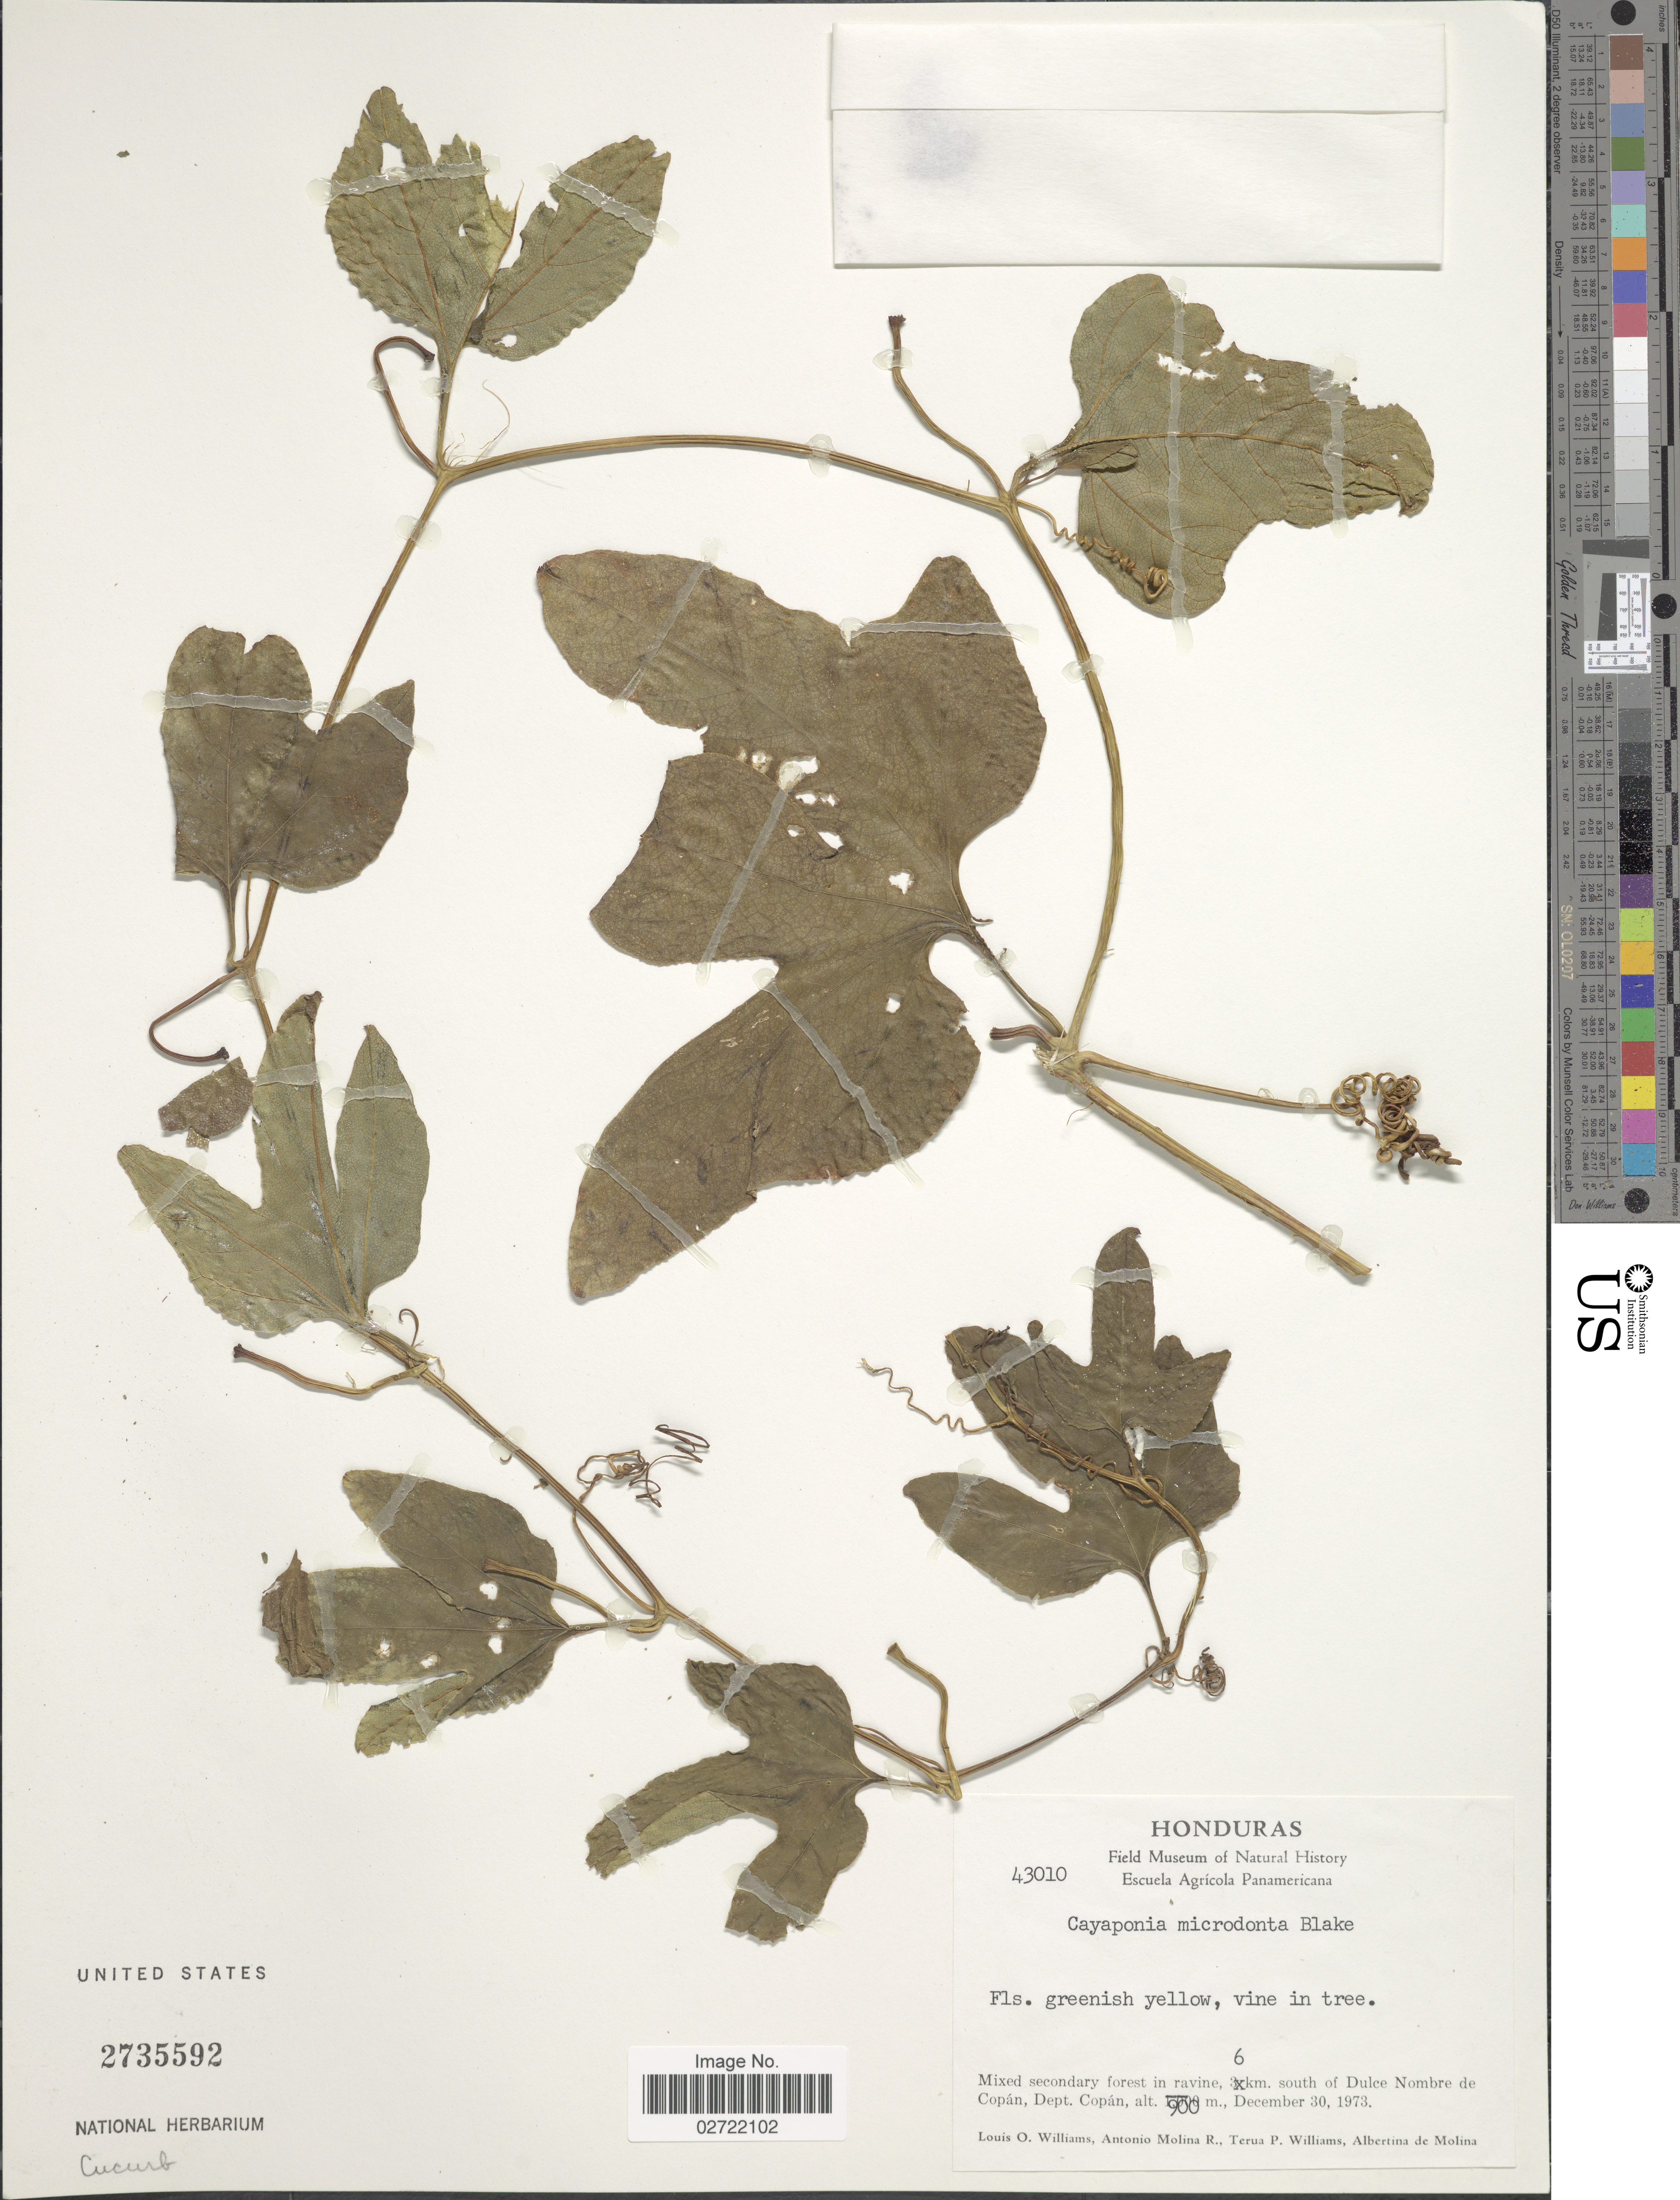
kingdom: Plantae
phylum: Tracheophyta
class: Magnoliopsida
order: Cucurbitales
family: Cucurbitaceae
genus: Cayaponia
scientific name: Cayaponia microdonta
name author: S.F. Blake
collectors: L. O. Williams, A. Molina R., T. P. Williams & A. R. Molina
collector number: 43010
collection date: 1973-12-30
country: Honduras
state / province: Copán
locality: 6 km south of Dulce Nombre de Copán, Dept. Copán.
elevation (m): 900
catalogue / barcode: US 2735592